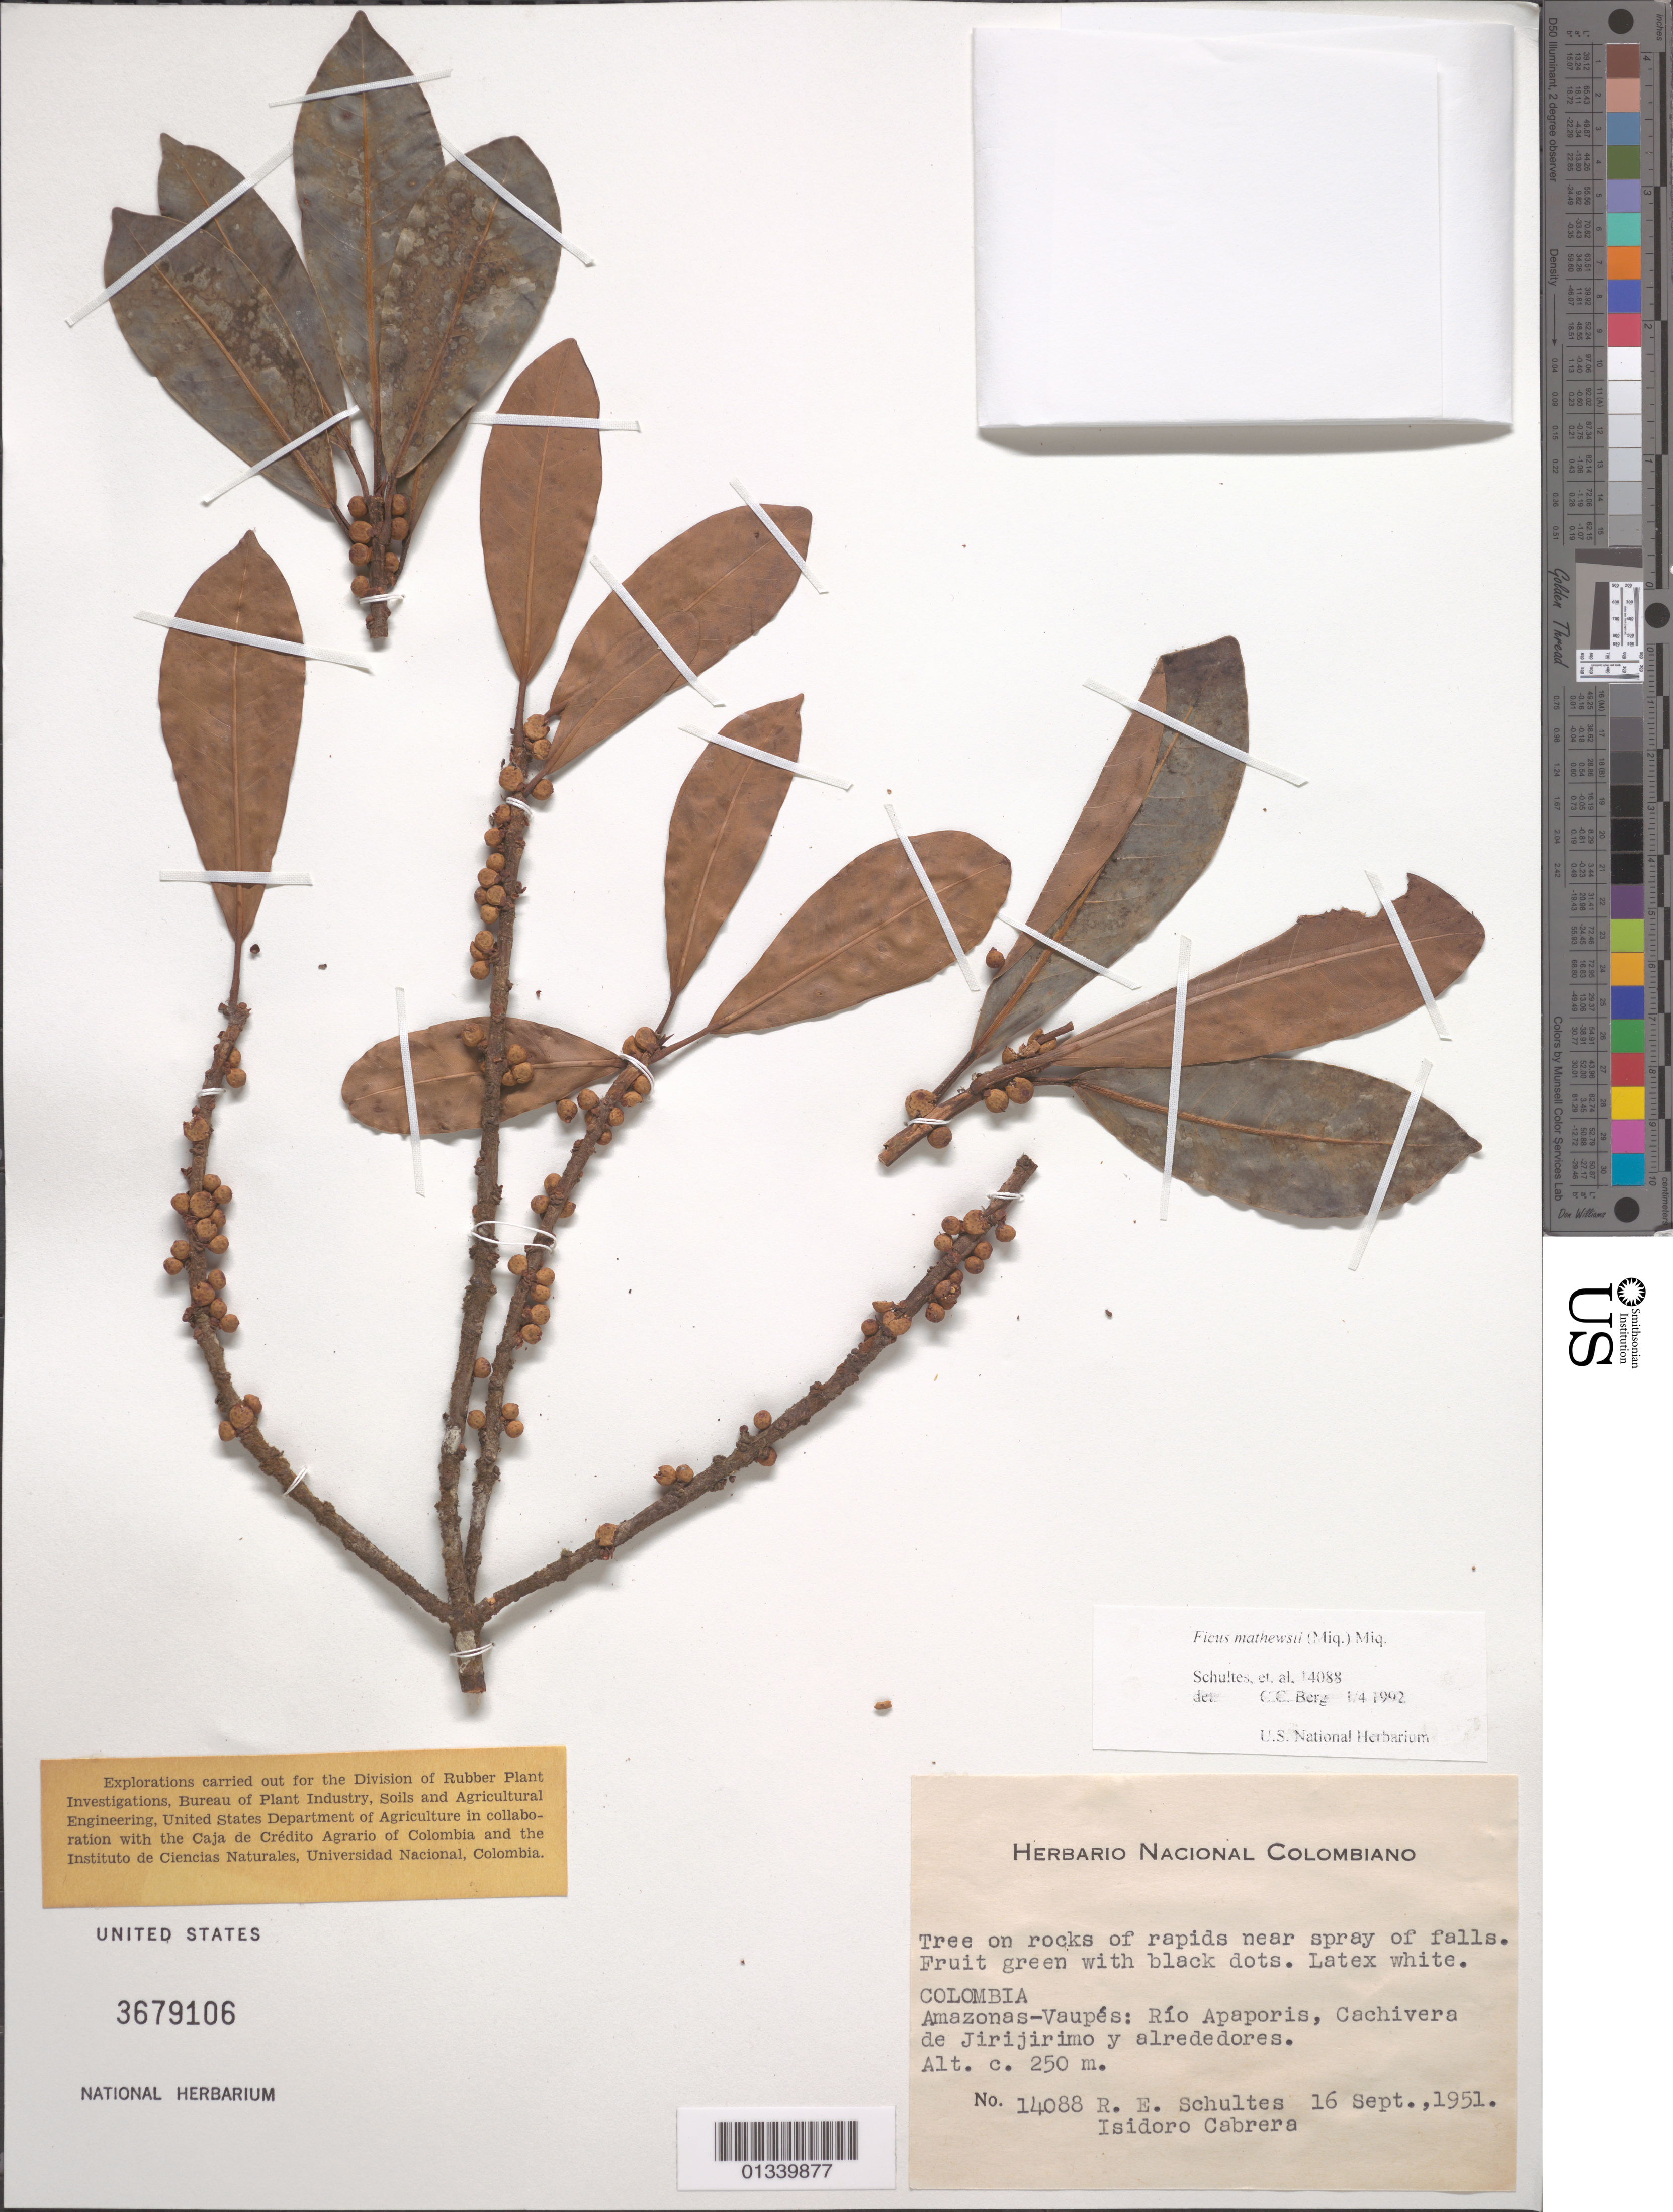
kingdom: Plantae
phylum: Tracheophyta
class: Magnoliopsida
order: Rosales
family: Moraceae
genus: Ficus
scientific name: Ficus mathewsii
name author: (Miq.) Miq.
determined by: Berg, C. C.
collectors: R. E. Schultes & I. Cabrera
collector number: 14088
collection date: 1951-09-16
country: Colombia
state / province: Amazonas / Vaupés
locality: Rio Apaporis, Cachivera de Jirijirimo y alrededores.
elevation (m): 250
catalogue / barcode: US 3679106